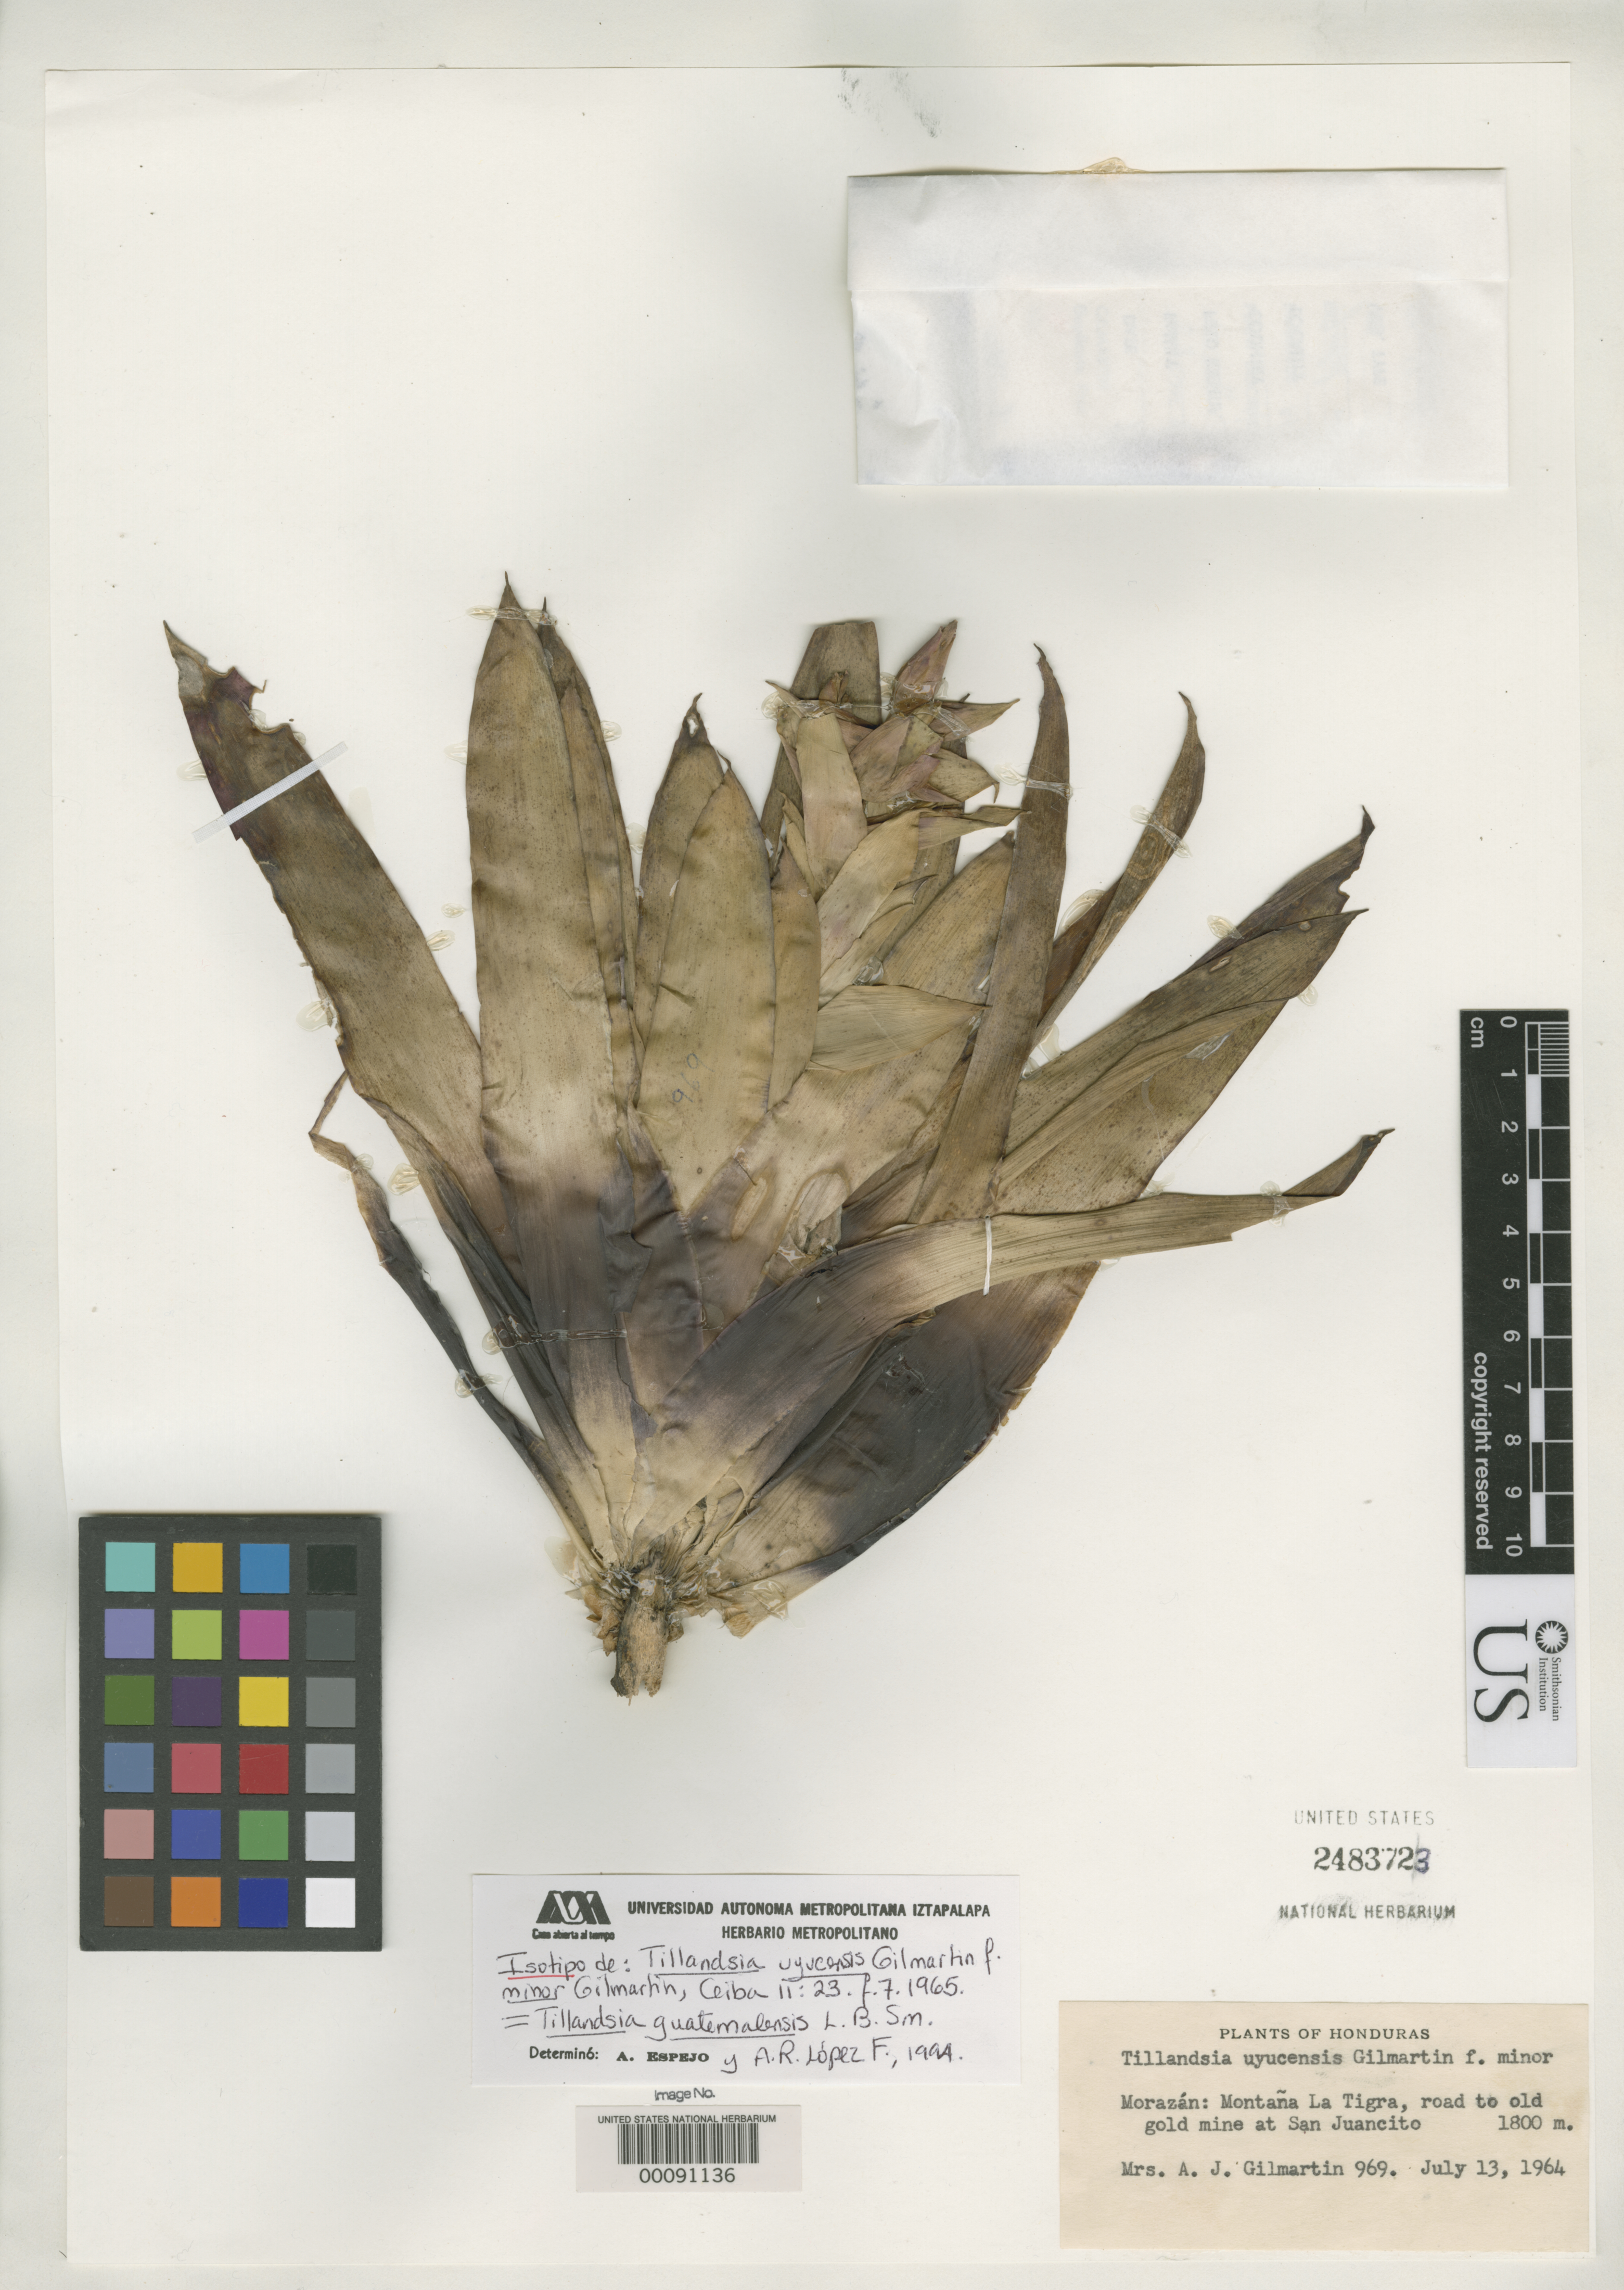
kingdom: Plantae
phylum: Tracheophyta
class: Liliopsida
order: Poales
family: Bromeliaceae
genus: Tillandsia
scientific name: Tillandsia uyucensis f. minor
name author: Gilmartin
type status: Holotype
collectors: A. J. Gilmartin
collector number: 969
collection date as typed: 13 Jul 1964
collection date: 1964-07-13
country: Honduras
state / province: Fco. Morazán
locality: Montana La Tigra, road to old gold mine at San Juancito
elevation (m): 1800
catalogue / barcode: US 2483723